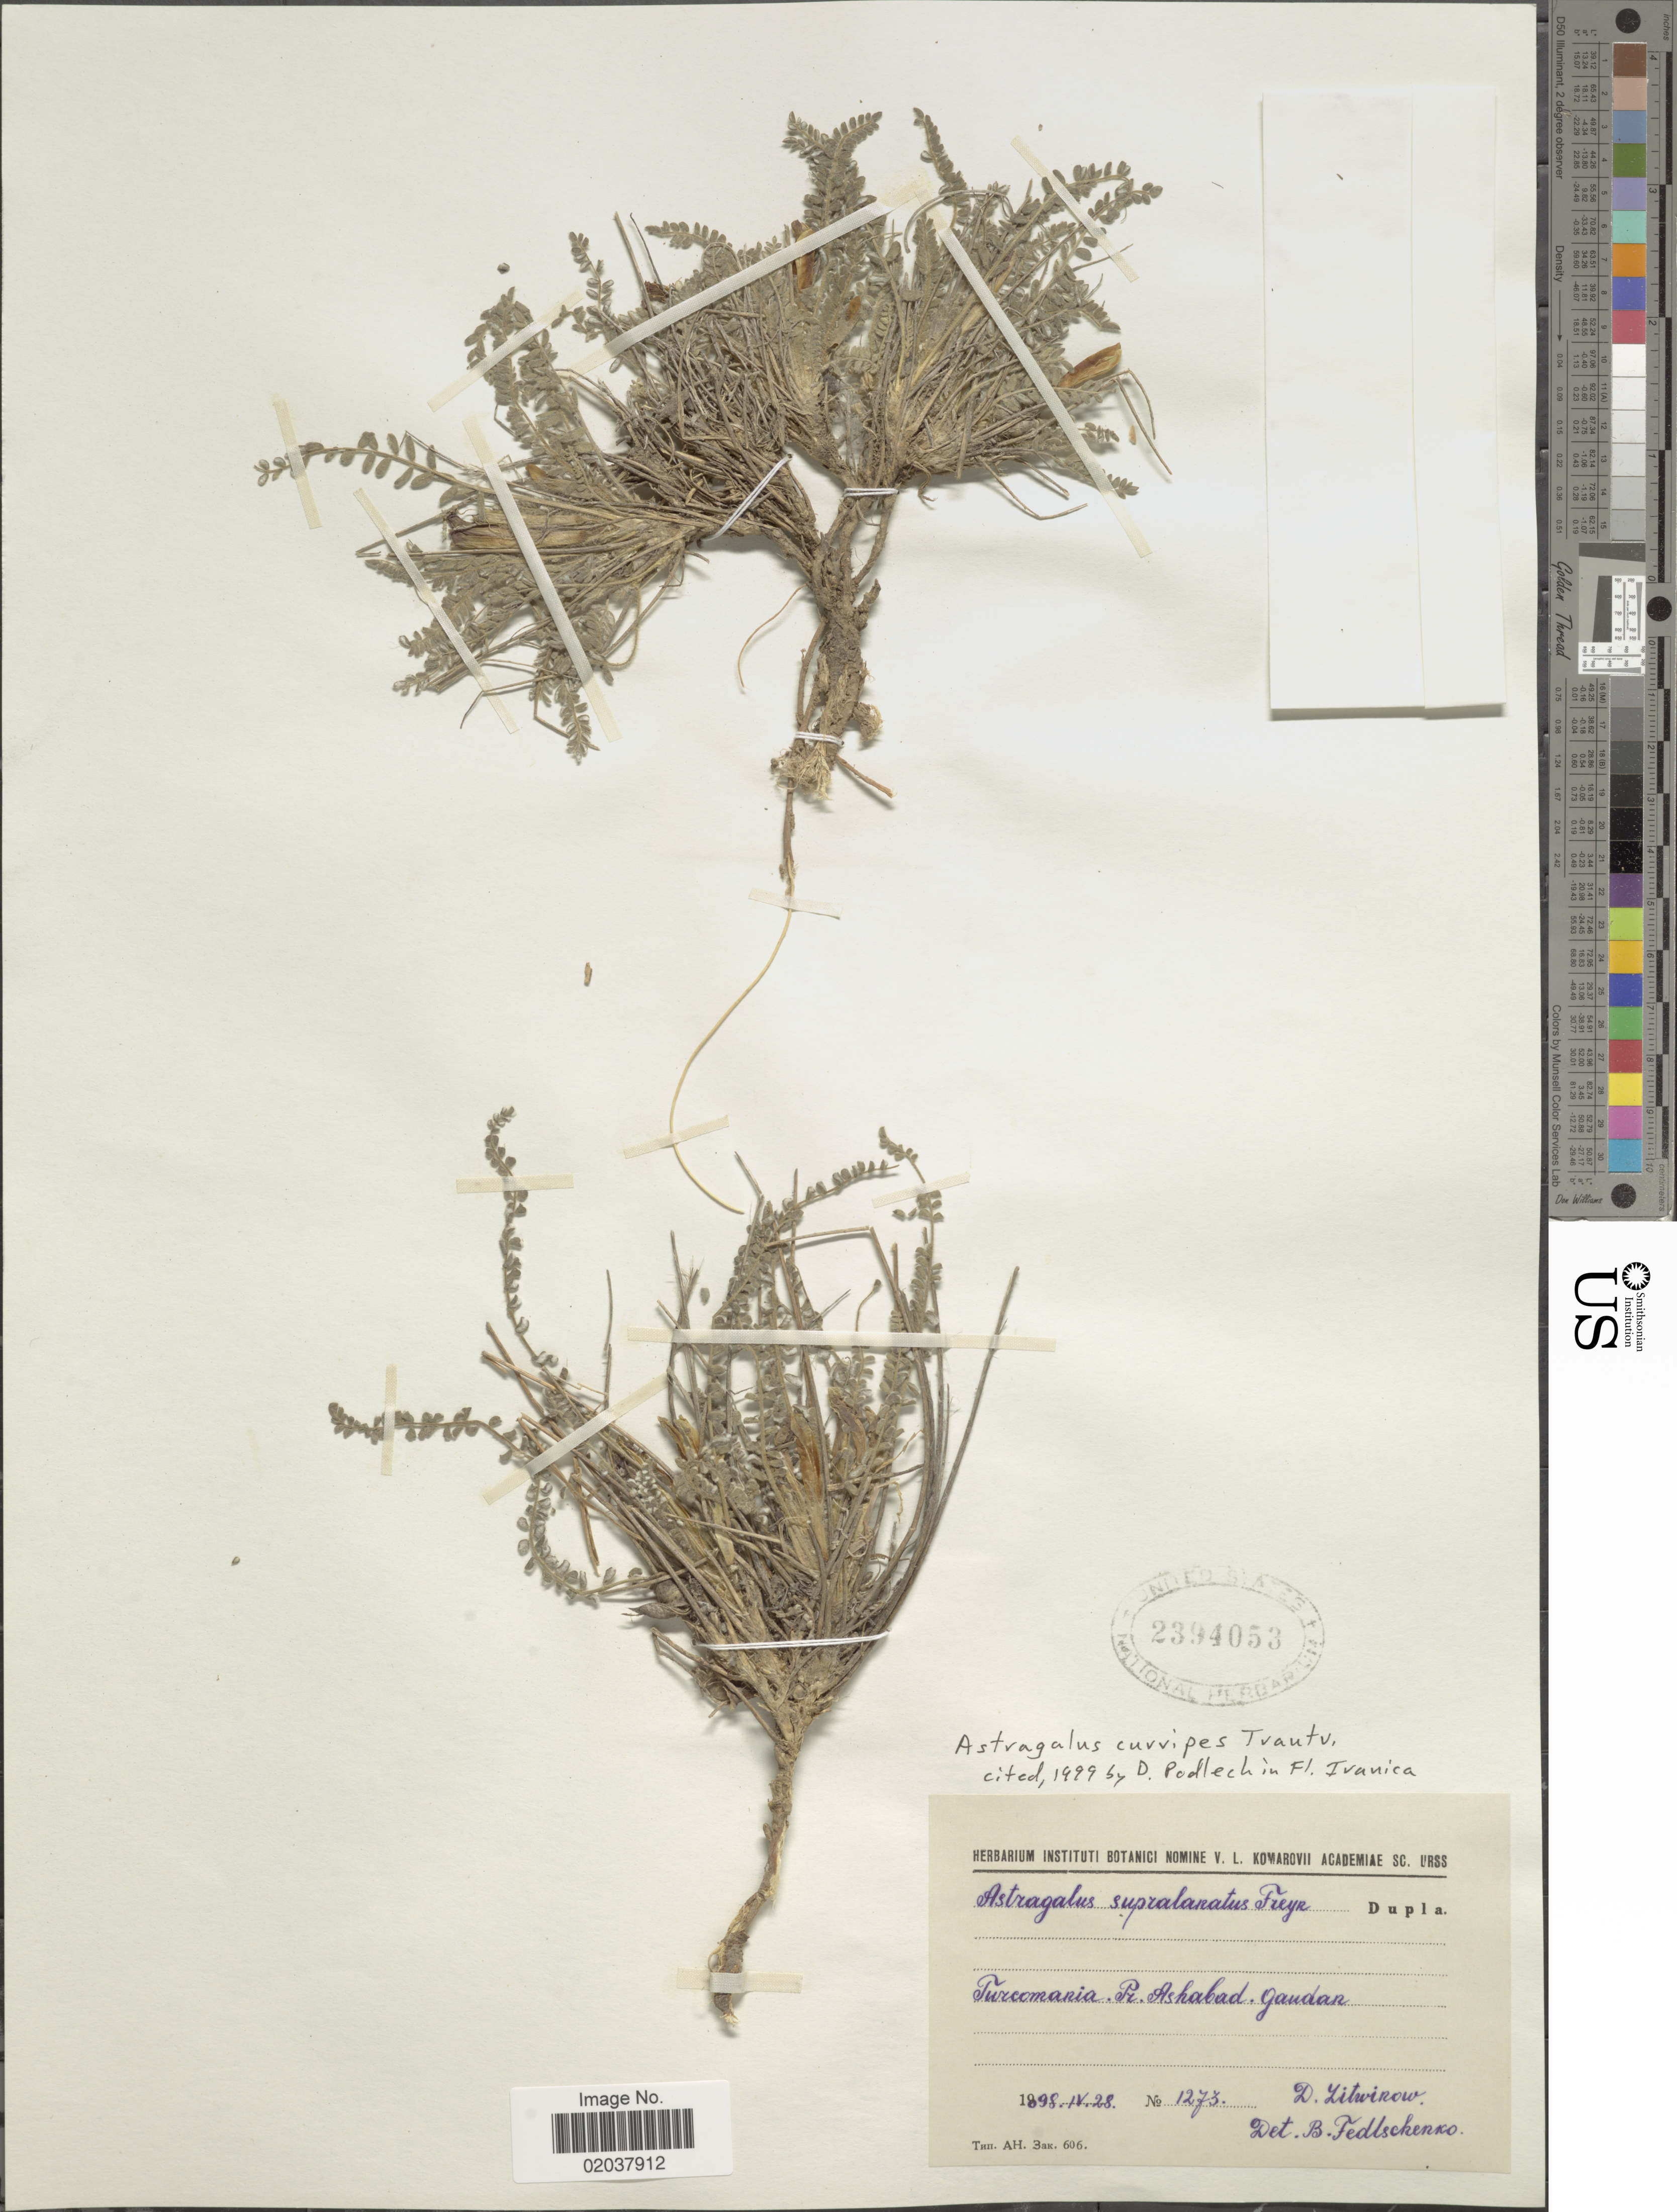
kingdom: Plantae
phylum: Tracheophyta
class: Magnoliopsida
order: Fabales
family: Fabaceae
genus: Astragalus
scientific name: Astragalus curvipes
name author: Trautv.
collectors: D. Litwinow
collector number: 1273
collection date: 1898-04-28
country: Turkmenistan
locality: Turcomania. Pr. Ashabad. Gaudan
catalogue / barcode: US 2394053